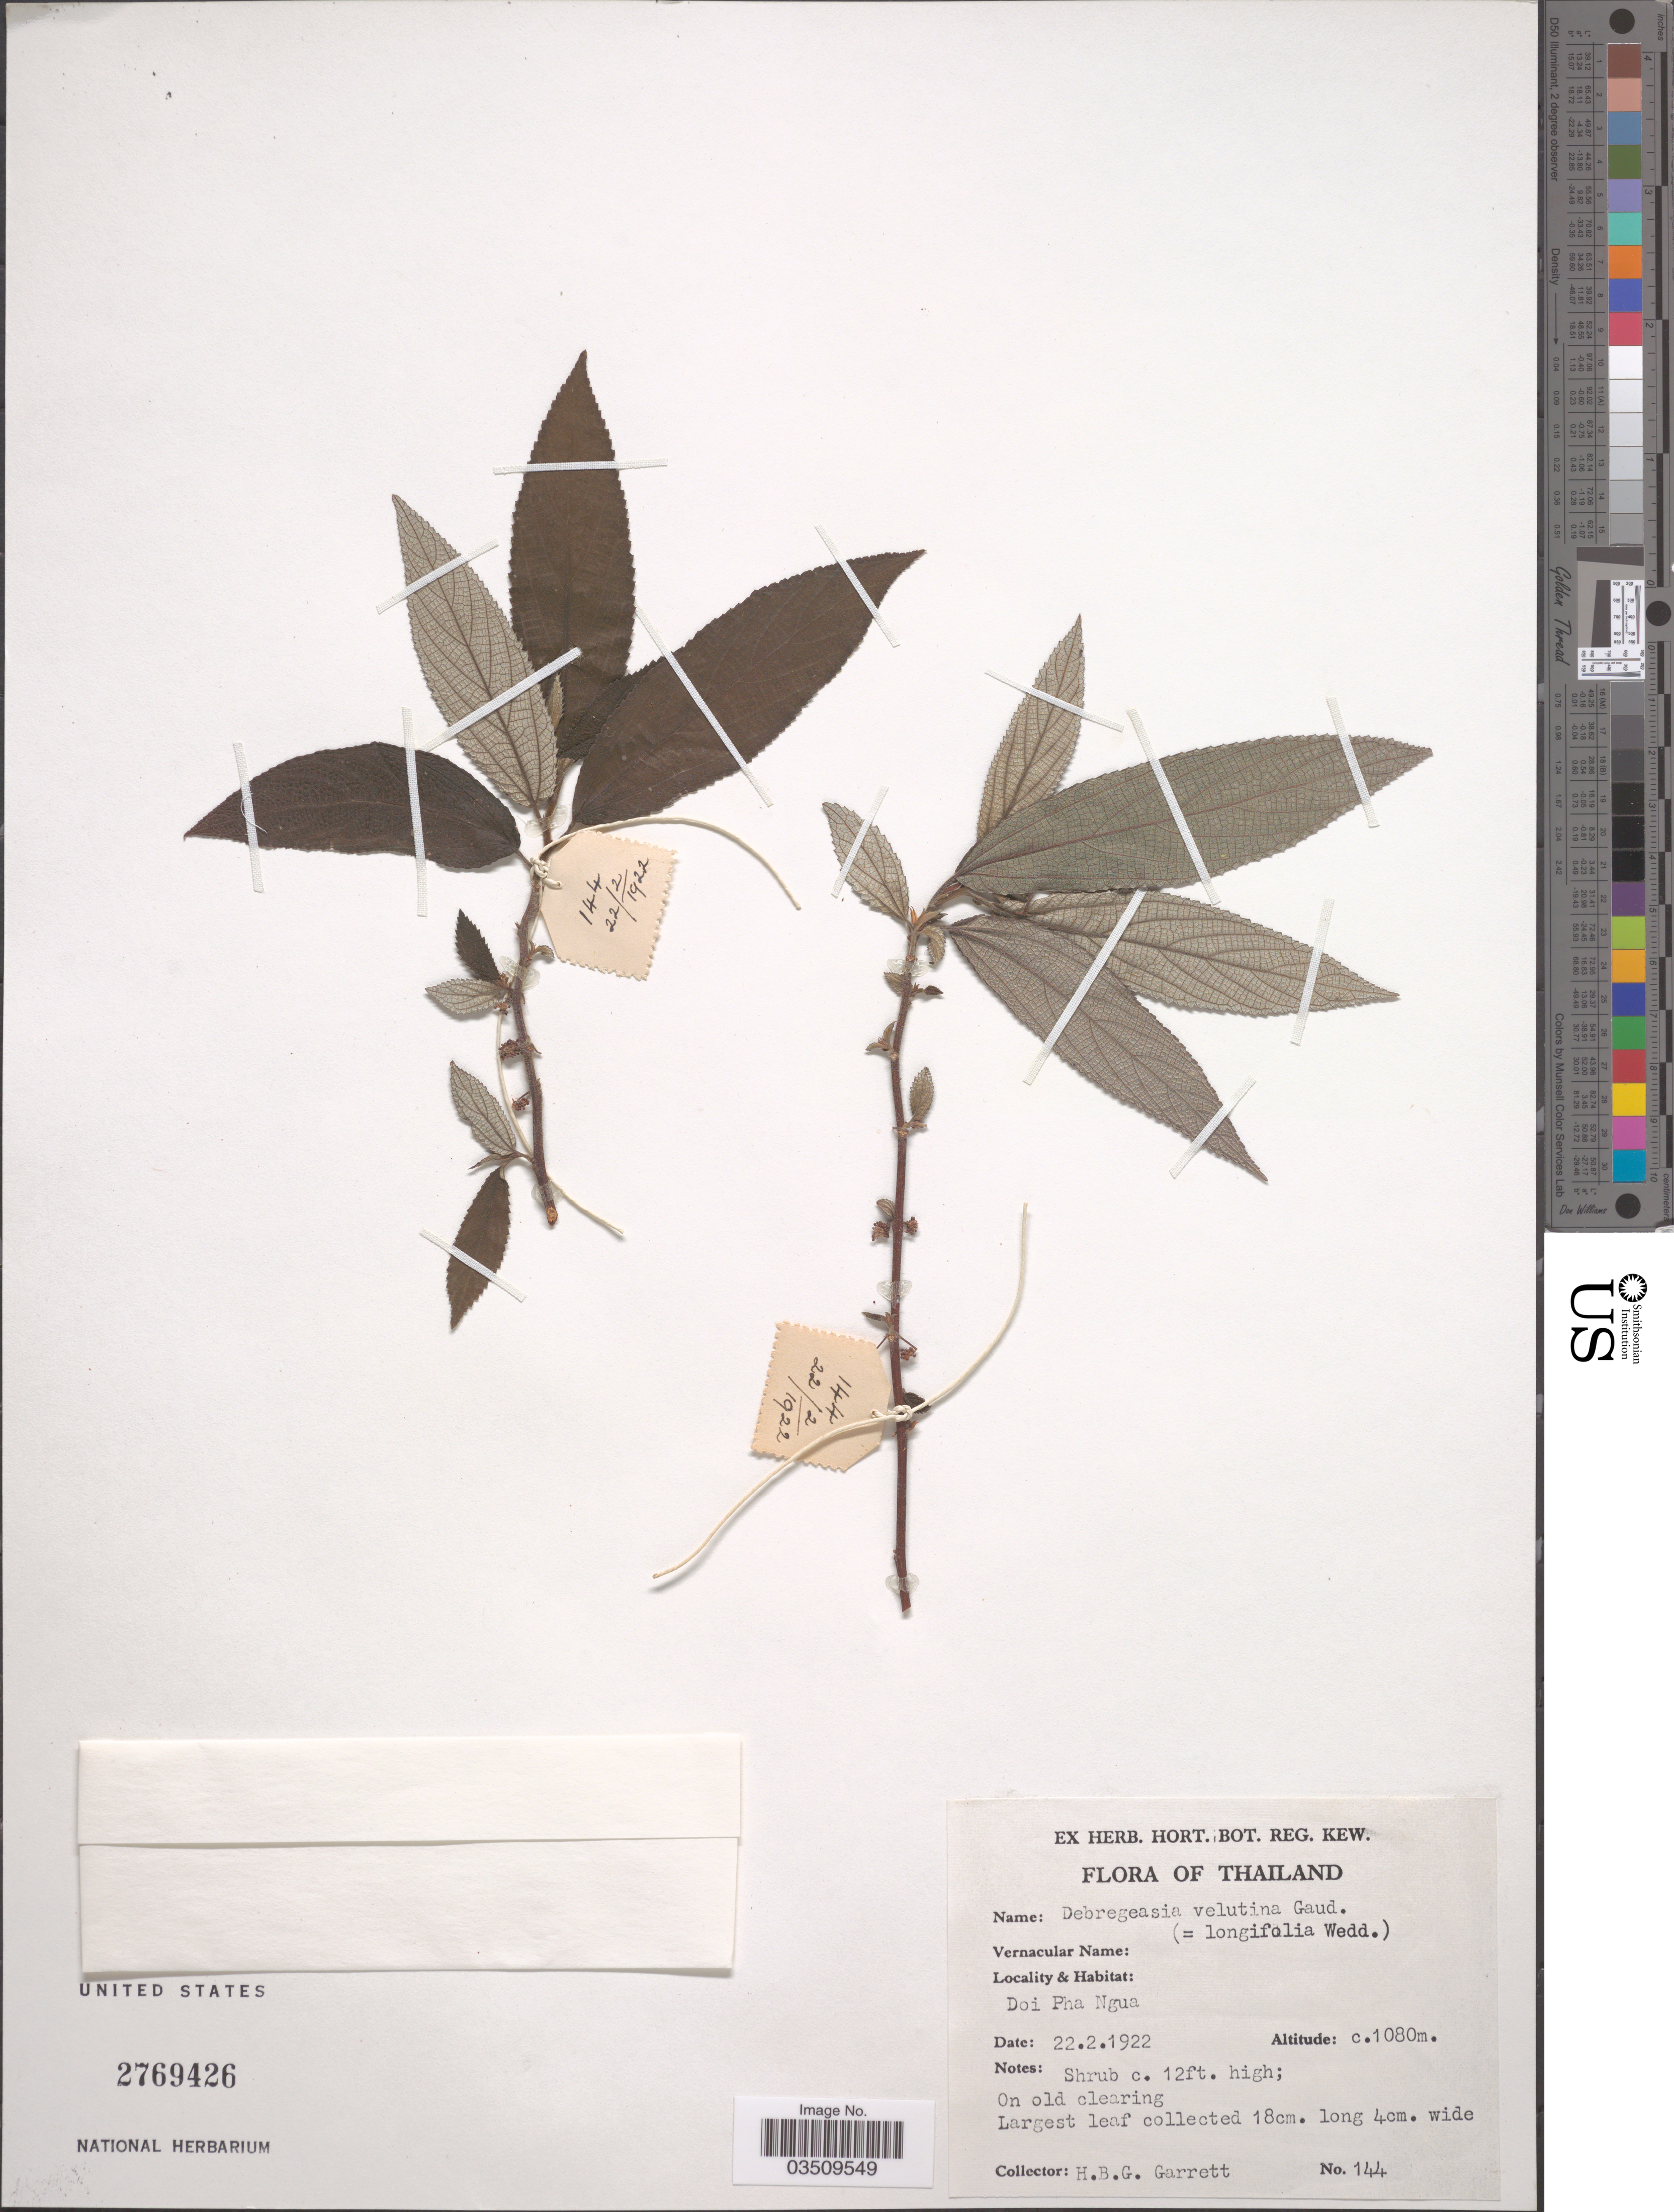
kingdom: Plantae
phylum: Tracheophyta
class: Magnoliopsida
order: Rosales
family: Urticaceae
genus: Debregeasia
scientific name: Debregeasia longifolia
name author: (Burm. f.) Wedd.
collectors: H. Garrett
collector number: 144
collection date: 1922-02-22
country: Thailand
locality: Doi Pha Ngua.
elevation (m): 1080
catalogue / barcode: US 2769426